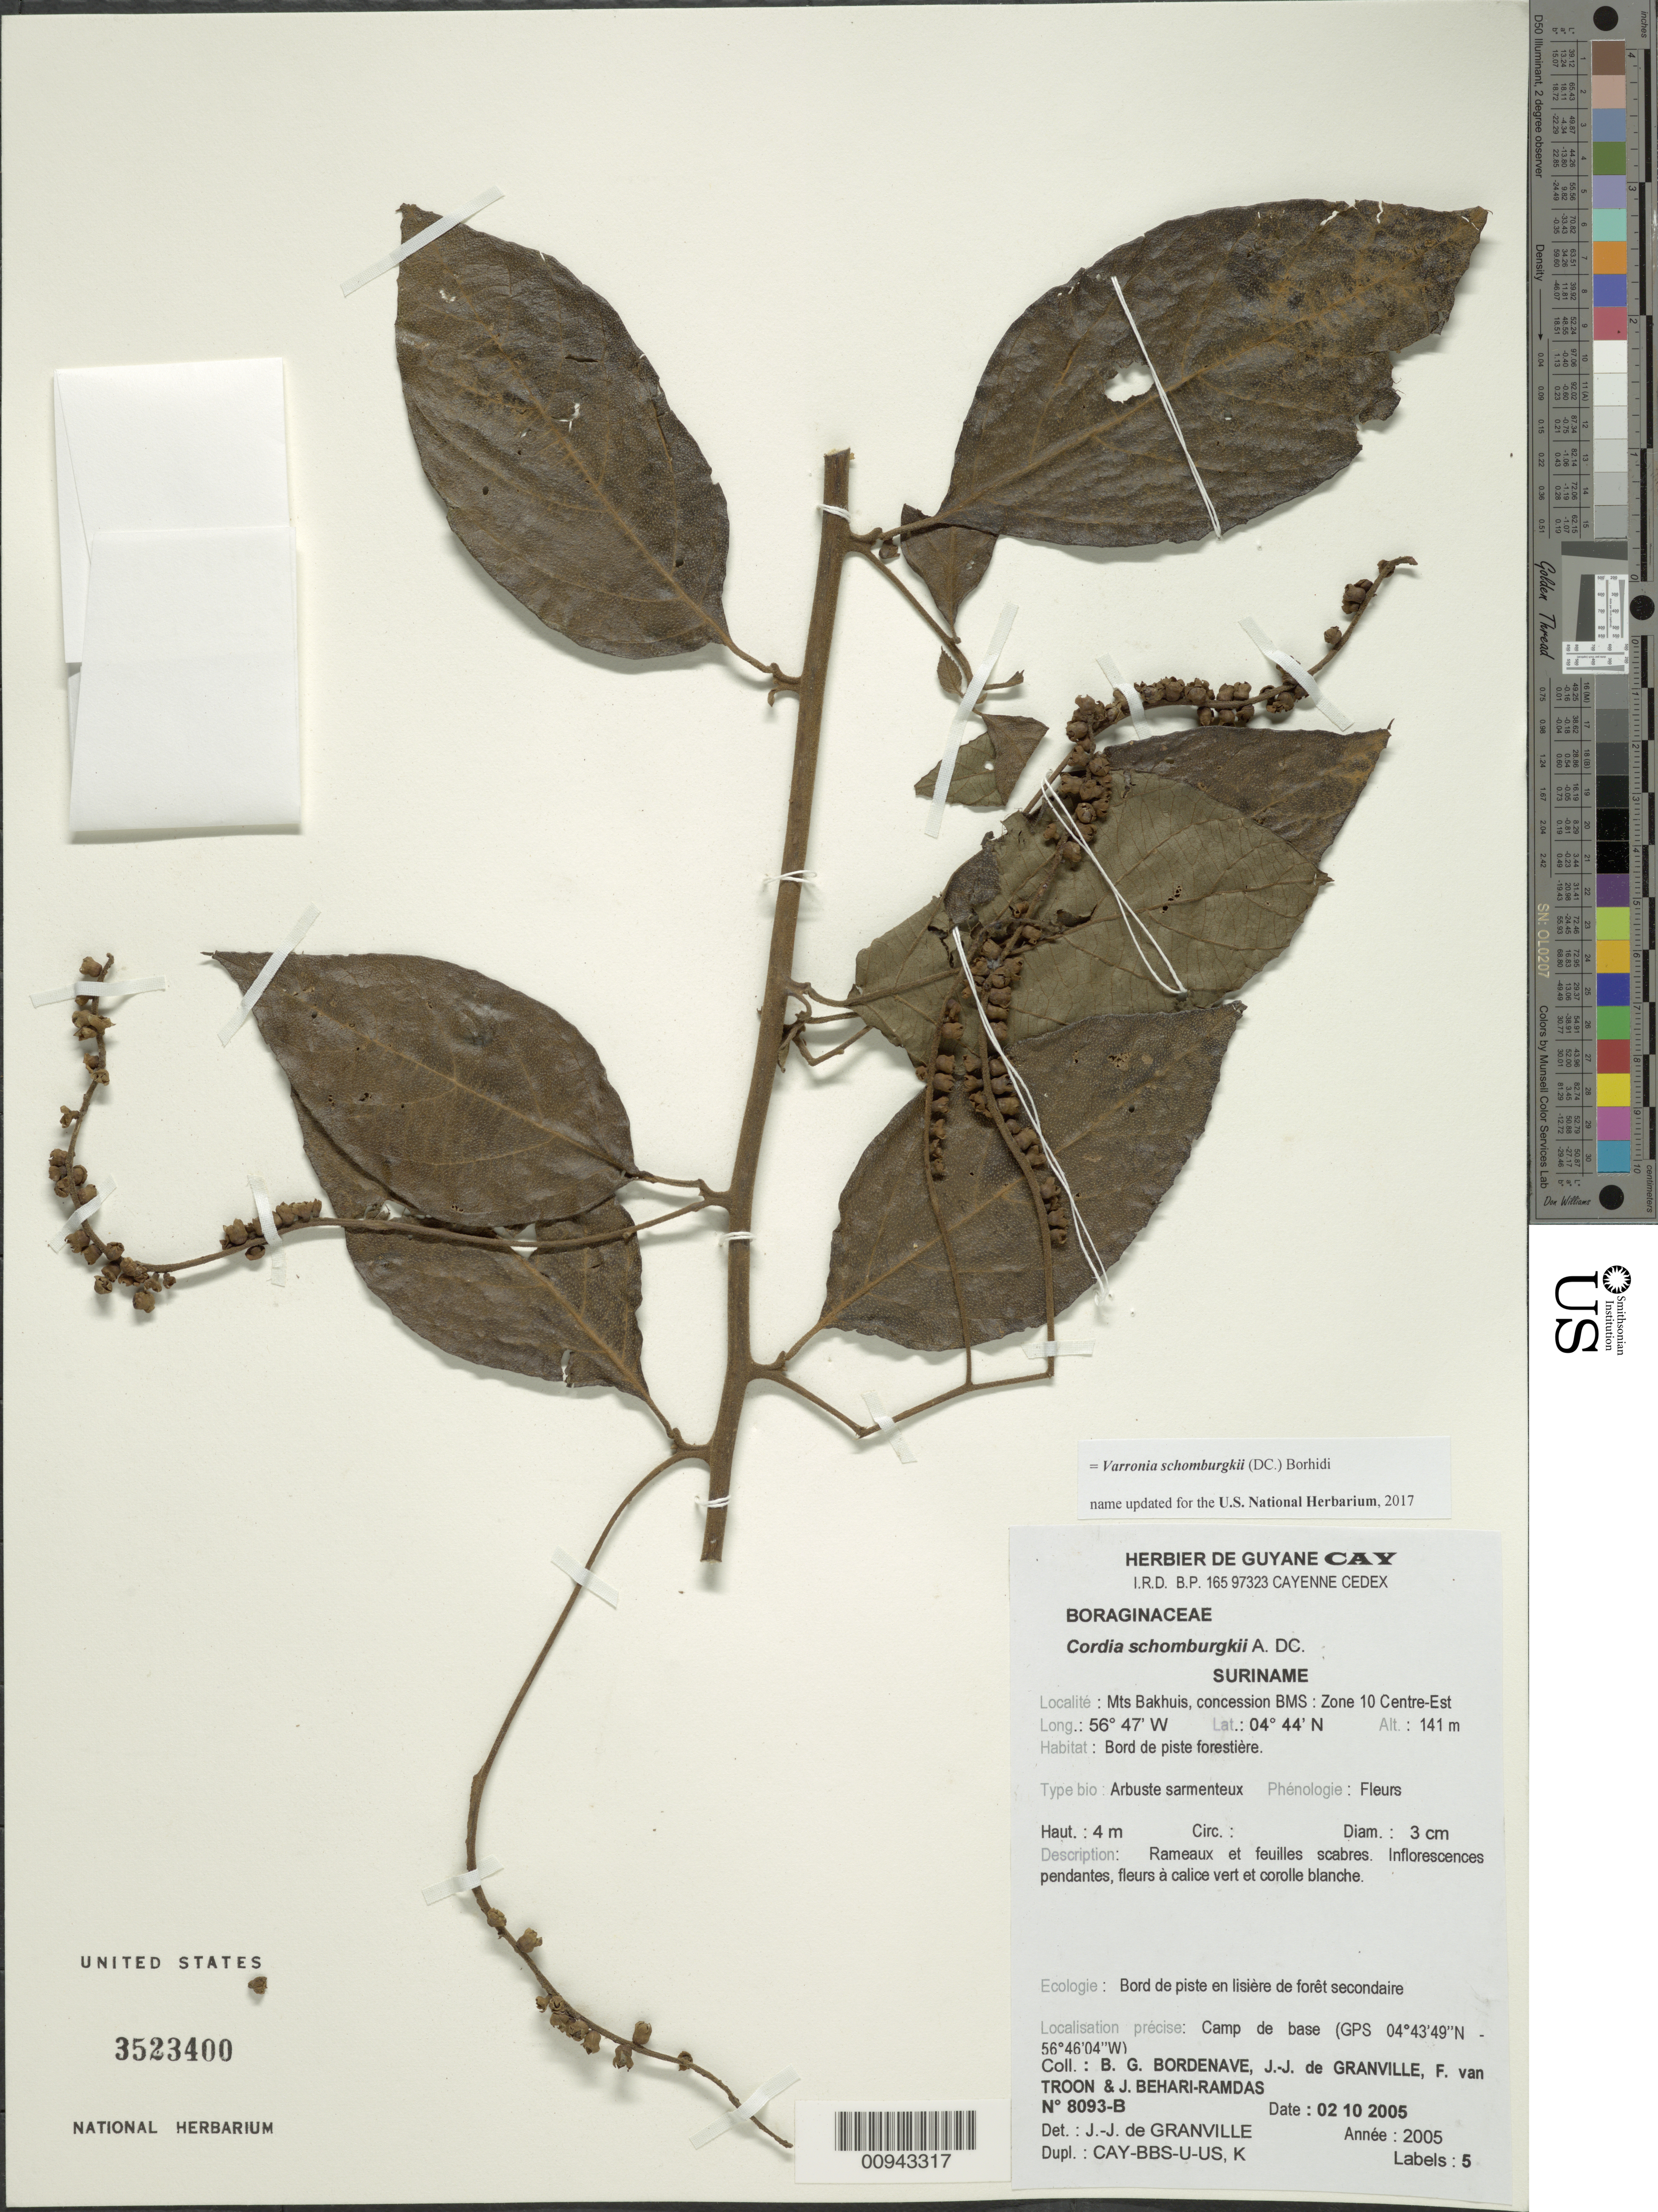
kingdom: Plantae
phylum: Tracheophyta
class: Magnoliopsida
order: Boraginales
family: Cordiaceae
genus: Cordia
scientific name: Cordia schomburgkii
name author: DC.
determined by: Granville, J. J. de, (CAY), Institut de Recherche pour le Developpement (IRD) (FRENCH GUIANA)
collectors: B. Bordenave, J.-J. de Granville, F. Van Troon & J. Behari-Ramdas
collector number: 8093 B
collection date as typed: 2-Oct-05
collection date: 2005-10-02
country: Suriname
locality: Mts Bakhuis, concession BMS: Zone 10 centre-est, camp de base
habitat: Bord de piste forestiere, en lisiere de foret secondaire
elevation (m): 141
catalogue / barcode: US 3523400